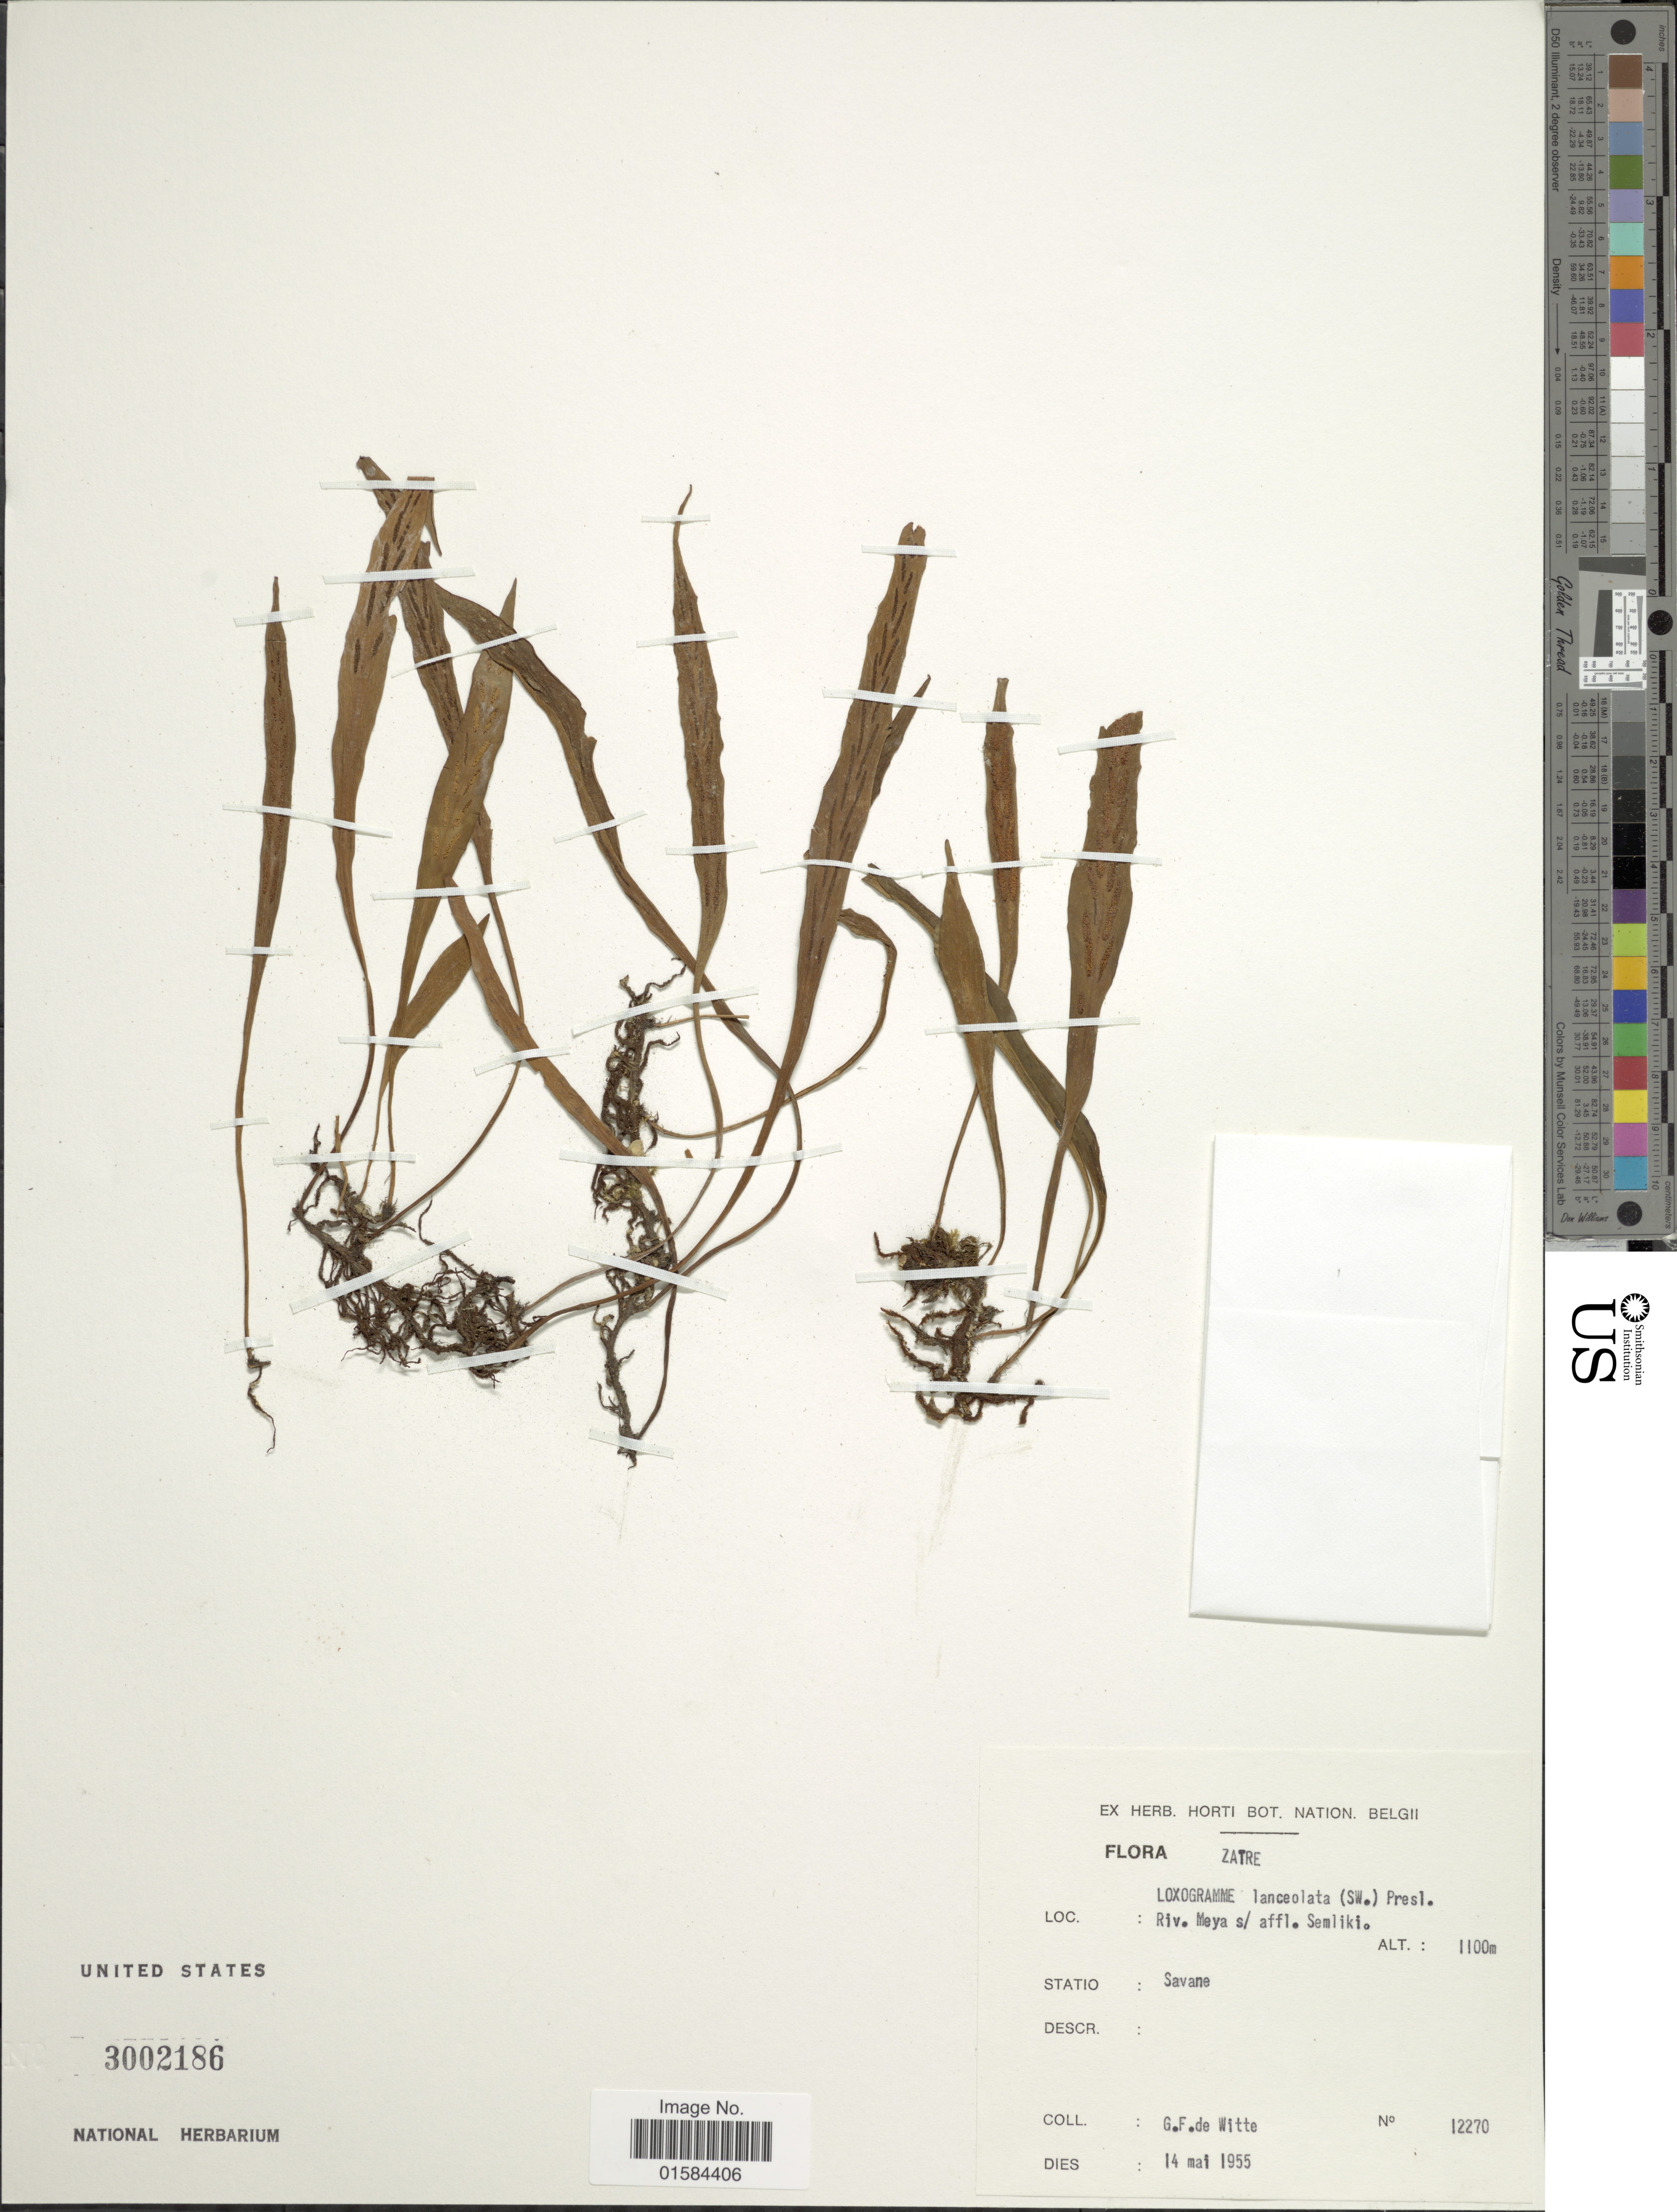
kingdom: Plantae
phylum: Tracheophyta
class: Polypodiopsida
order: Polypodiales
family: Polypodiaceae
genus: Loxogramme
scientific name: Loxogramme lanceolata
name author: (Sw.) C. Presl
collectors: G. F. Witte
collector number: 12270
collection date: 1955-05-14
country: Congo, Democratic Republic of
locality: Zaire, Riv. Meya s/ affl. Semliki, Savane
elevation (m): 1100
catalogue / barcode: US 3002186